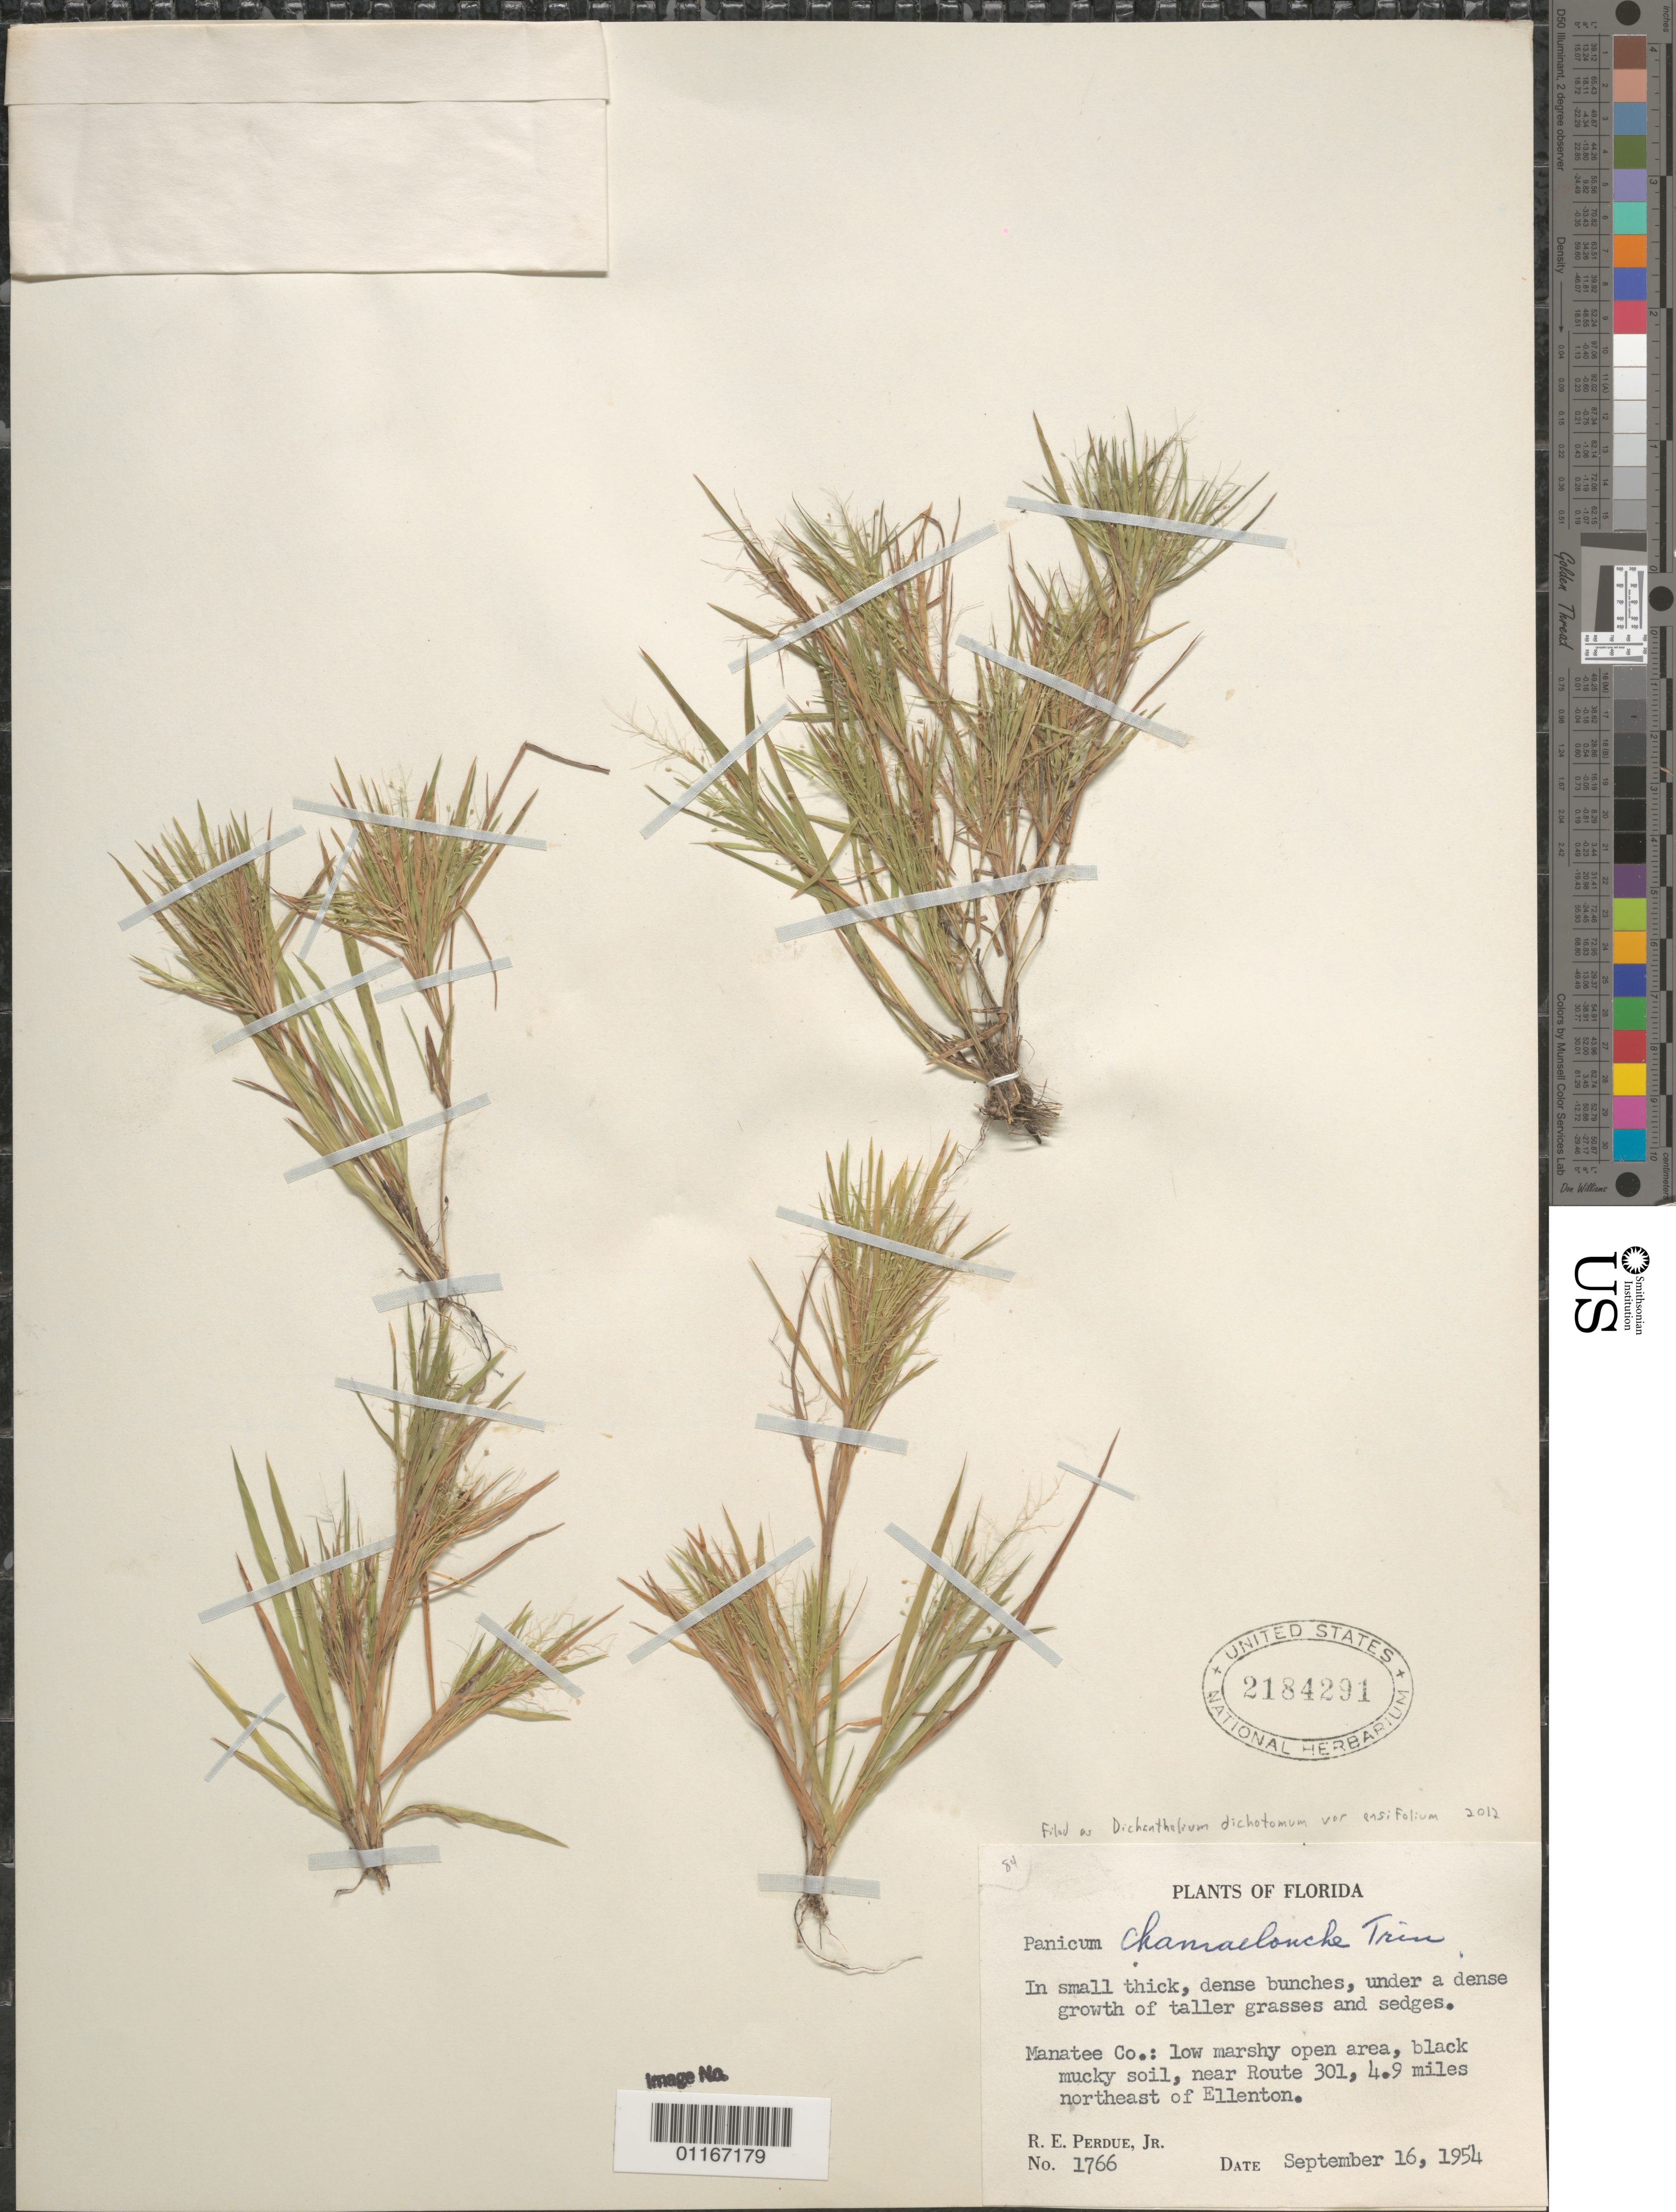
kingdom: Plantae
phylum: Tracheophyta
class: Liliopsida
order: Poales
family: Poaceae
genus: Dichanthelium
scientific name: Dichanthelium dichotomum var. ensifolium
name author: (Baldwin ex Elliot) Gould & C.A. Clark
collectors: R. E. Perdue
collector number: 1766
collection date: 1954-09-16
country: United States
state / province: Florida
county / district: Manatee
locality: Near Route 301, 4.9 miles northwest of Ellenton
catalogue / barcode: US 2184291